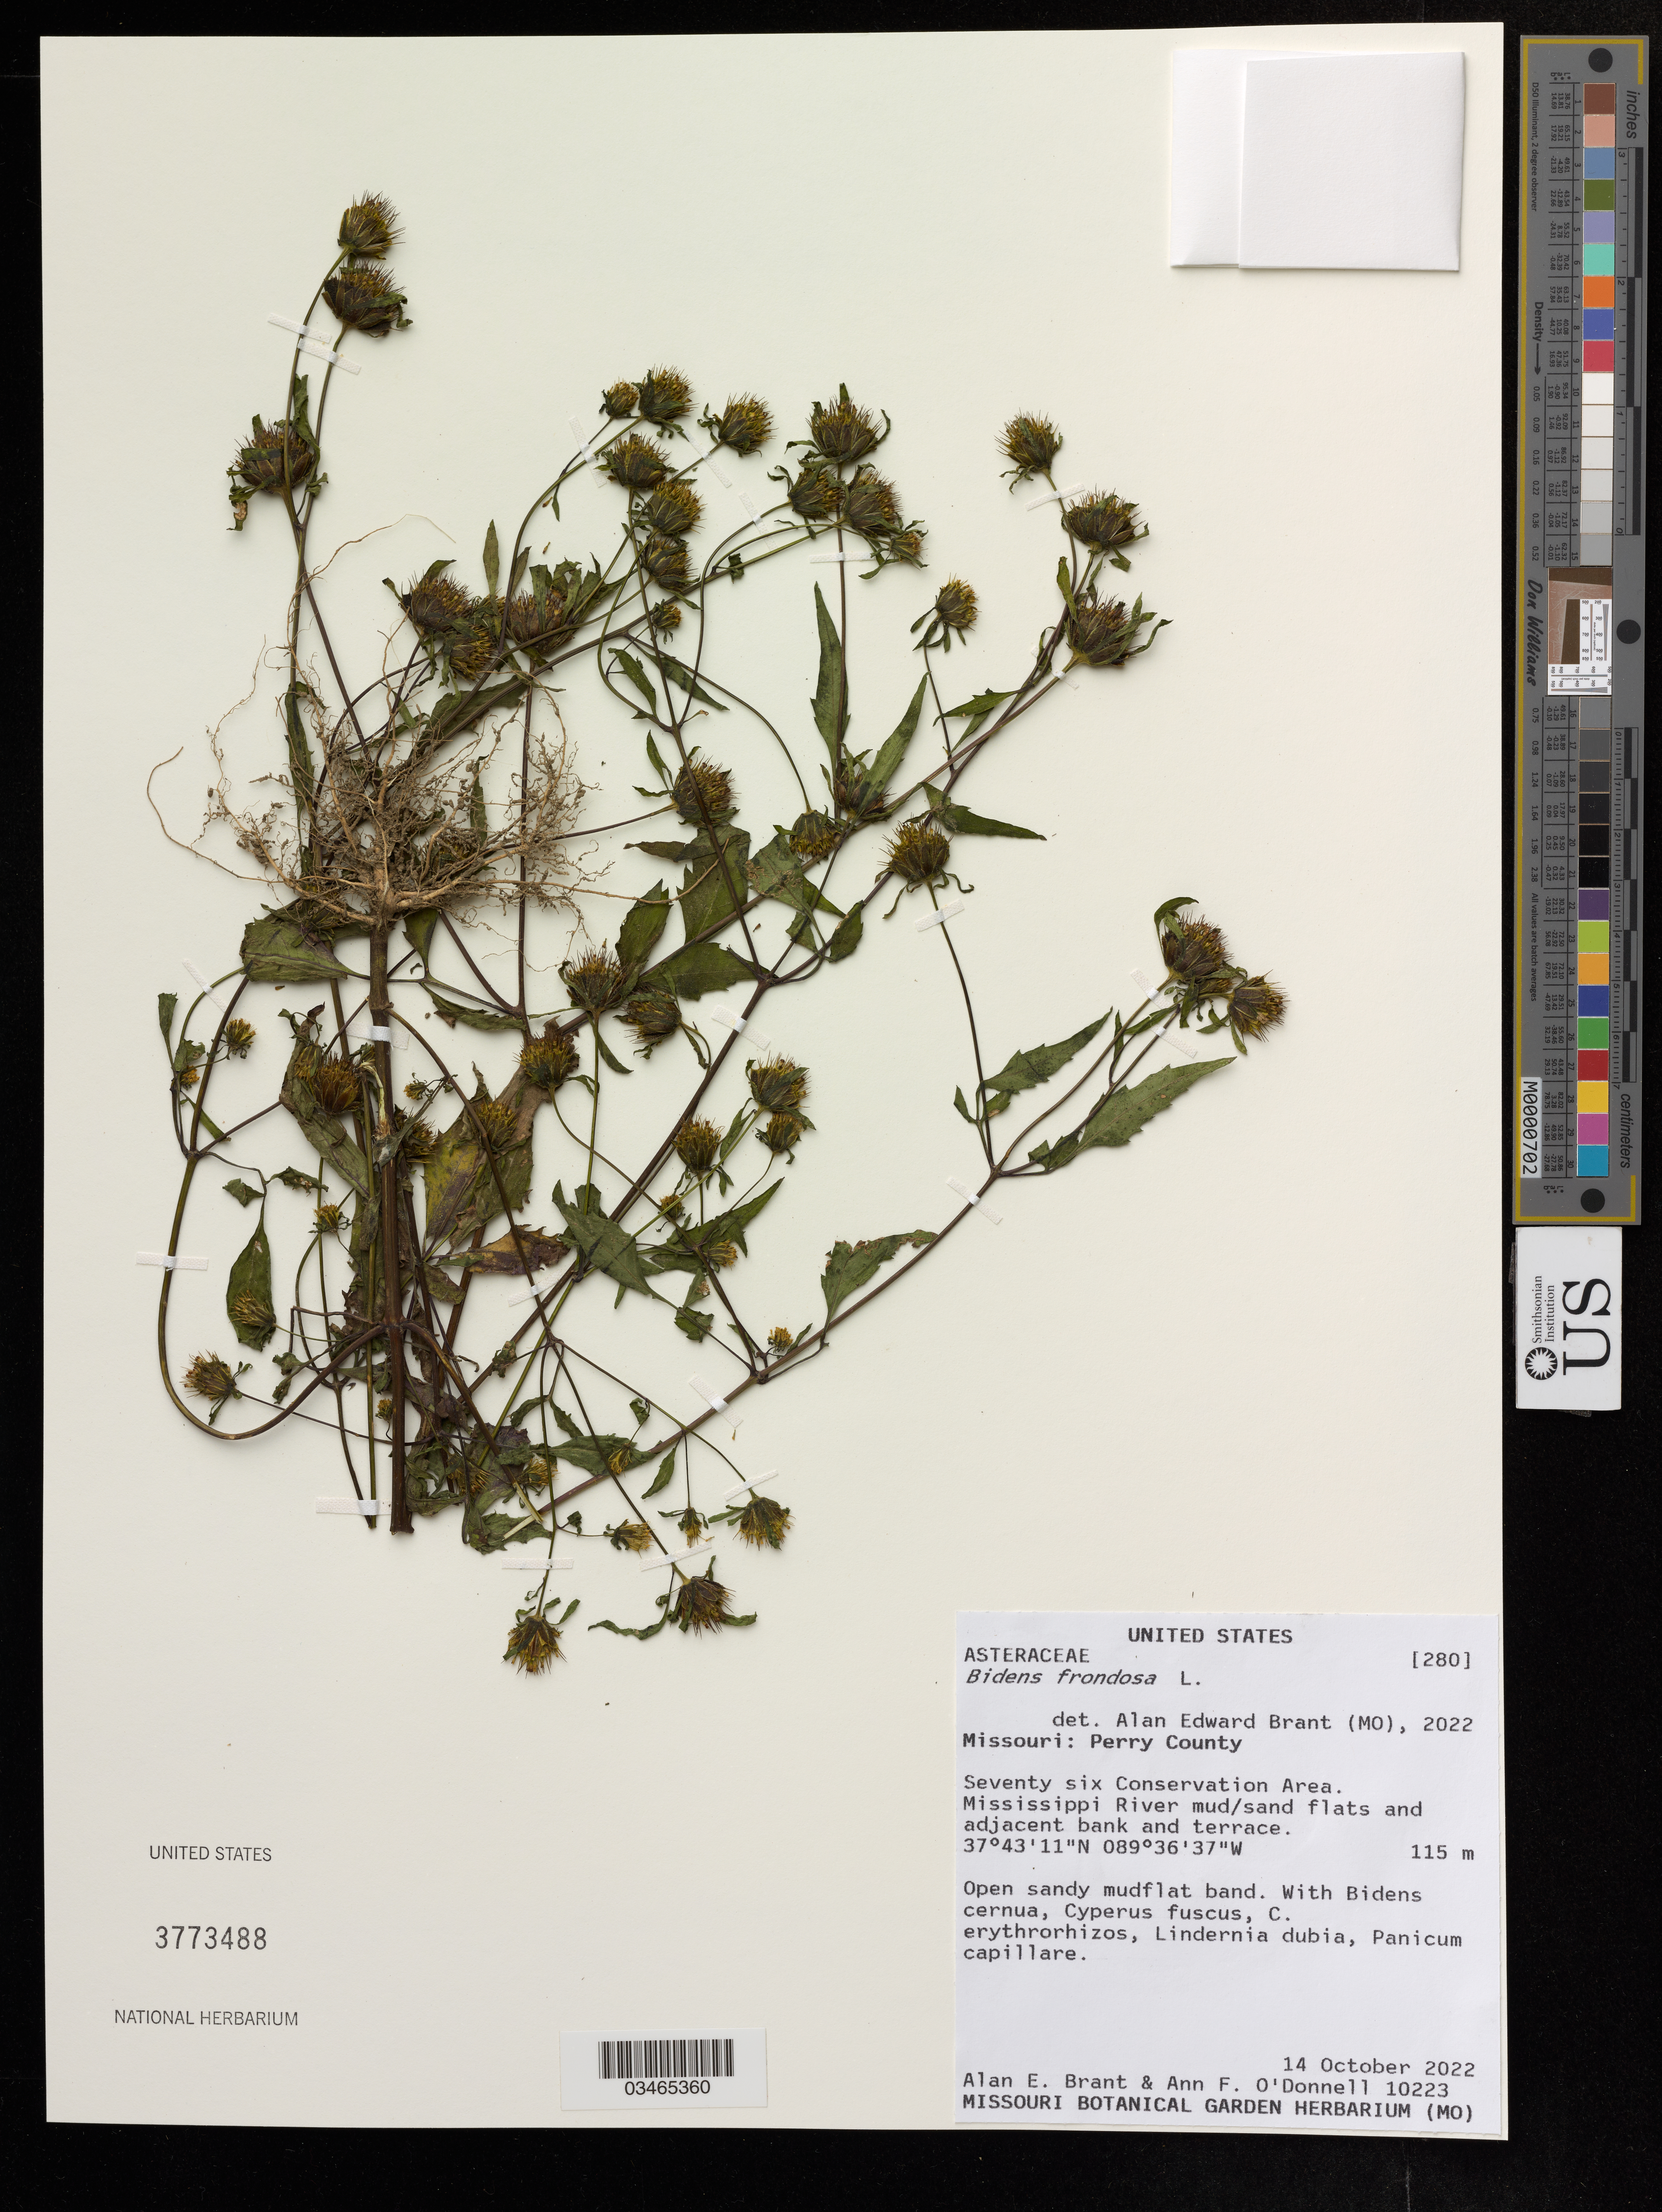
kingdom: Plantae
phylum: Tracheophyta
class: Magnoliopsida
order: Asterales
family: Asteraceae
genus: Bidens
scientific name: Bidens frondosa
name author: L.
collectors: A. Brant & A. O'Donnell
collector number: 10223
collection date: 2022-10-14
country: United States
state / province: Missouri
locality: Perry County, Seventy six Conservation Area, Mississippi River mud/sand flats and adjacent bank and terrace.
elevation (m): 115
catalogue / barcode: US 3773488